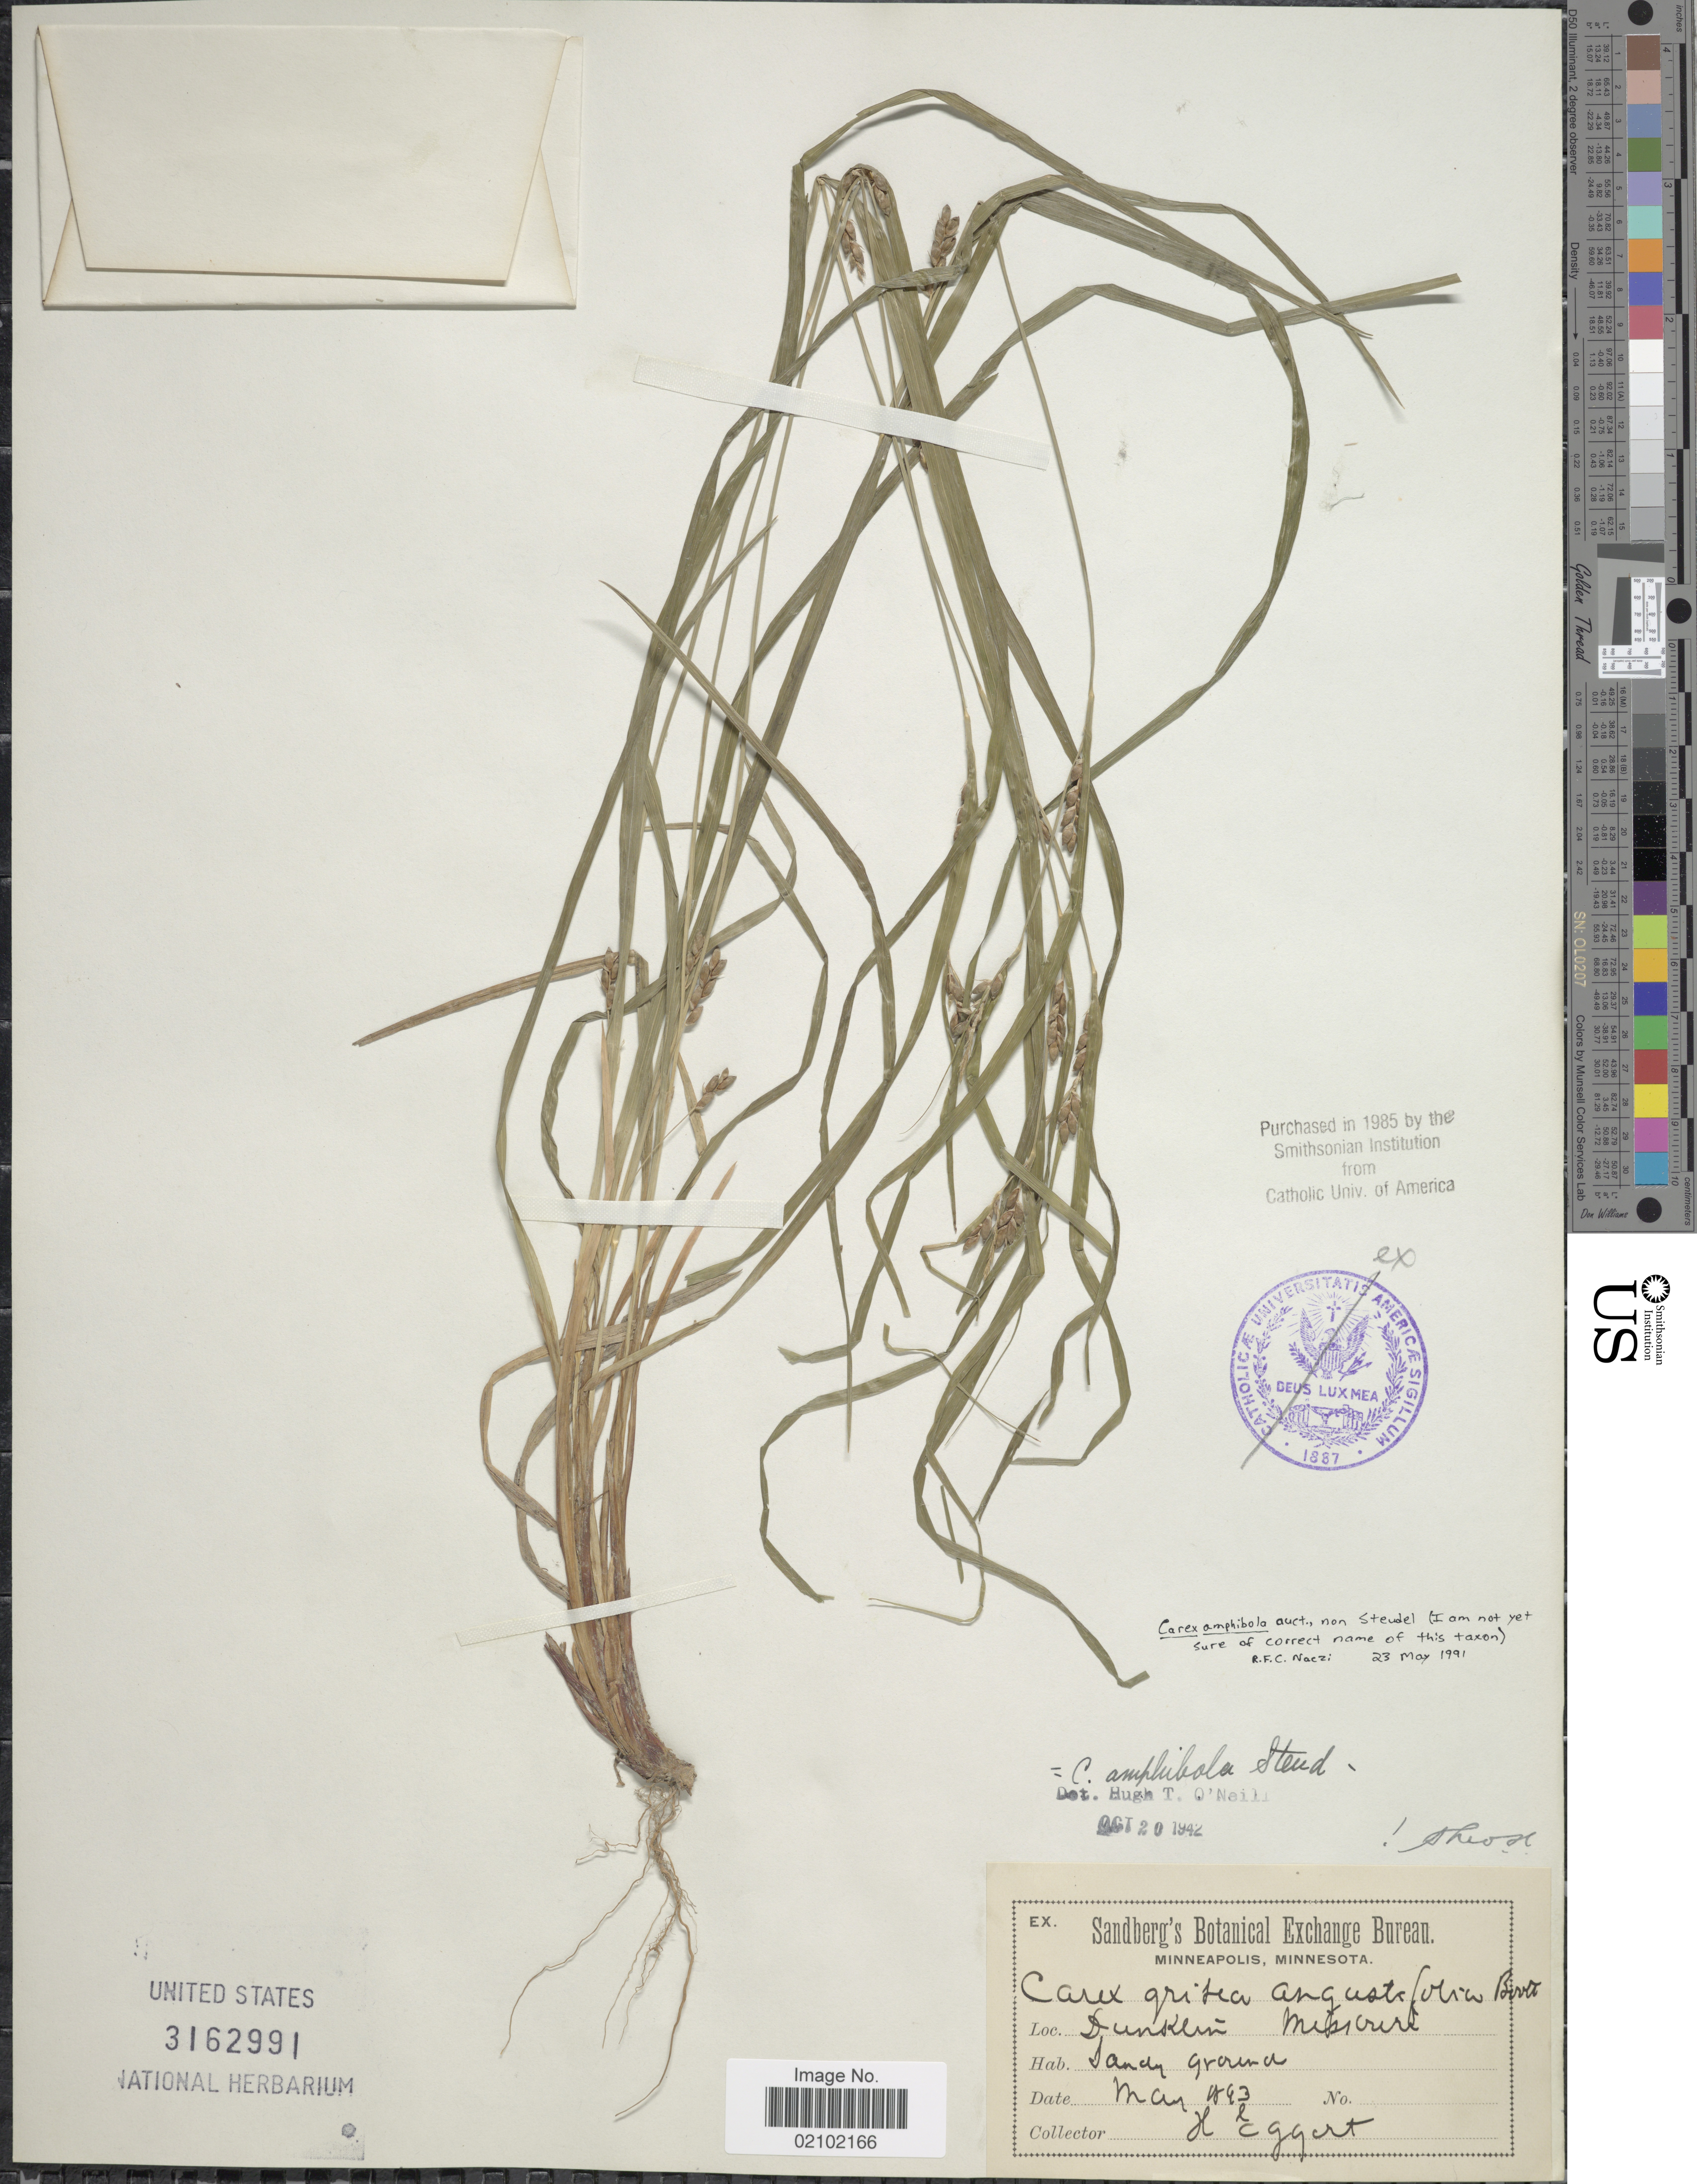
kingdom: Plantae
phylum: Tracheophyta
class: Liliopsida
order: Poales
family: Cyperaceae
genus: Carex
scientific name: Carex amphibola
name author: Steud.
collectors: H. Eggert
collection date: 1893-03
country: United States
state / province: Missouri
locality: Dunklin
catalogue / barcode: US 3162991